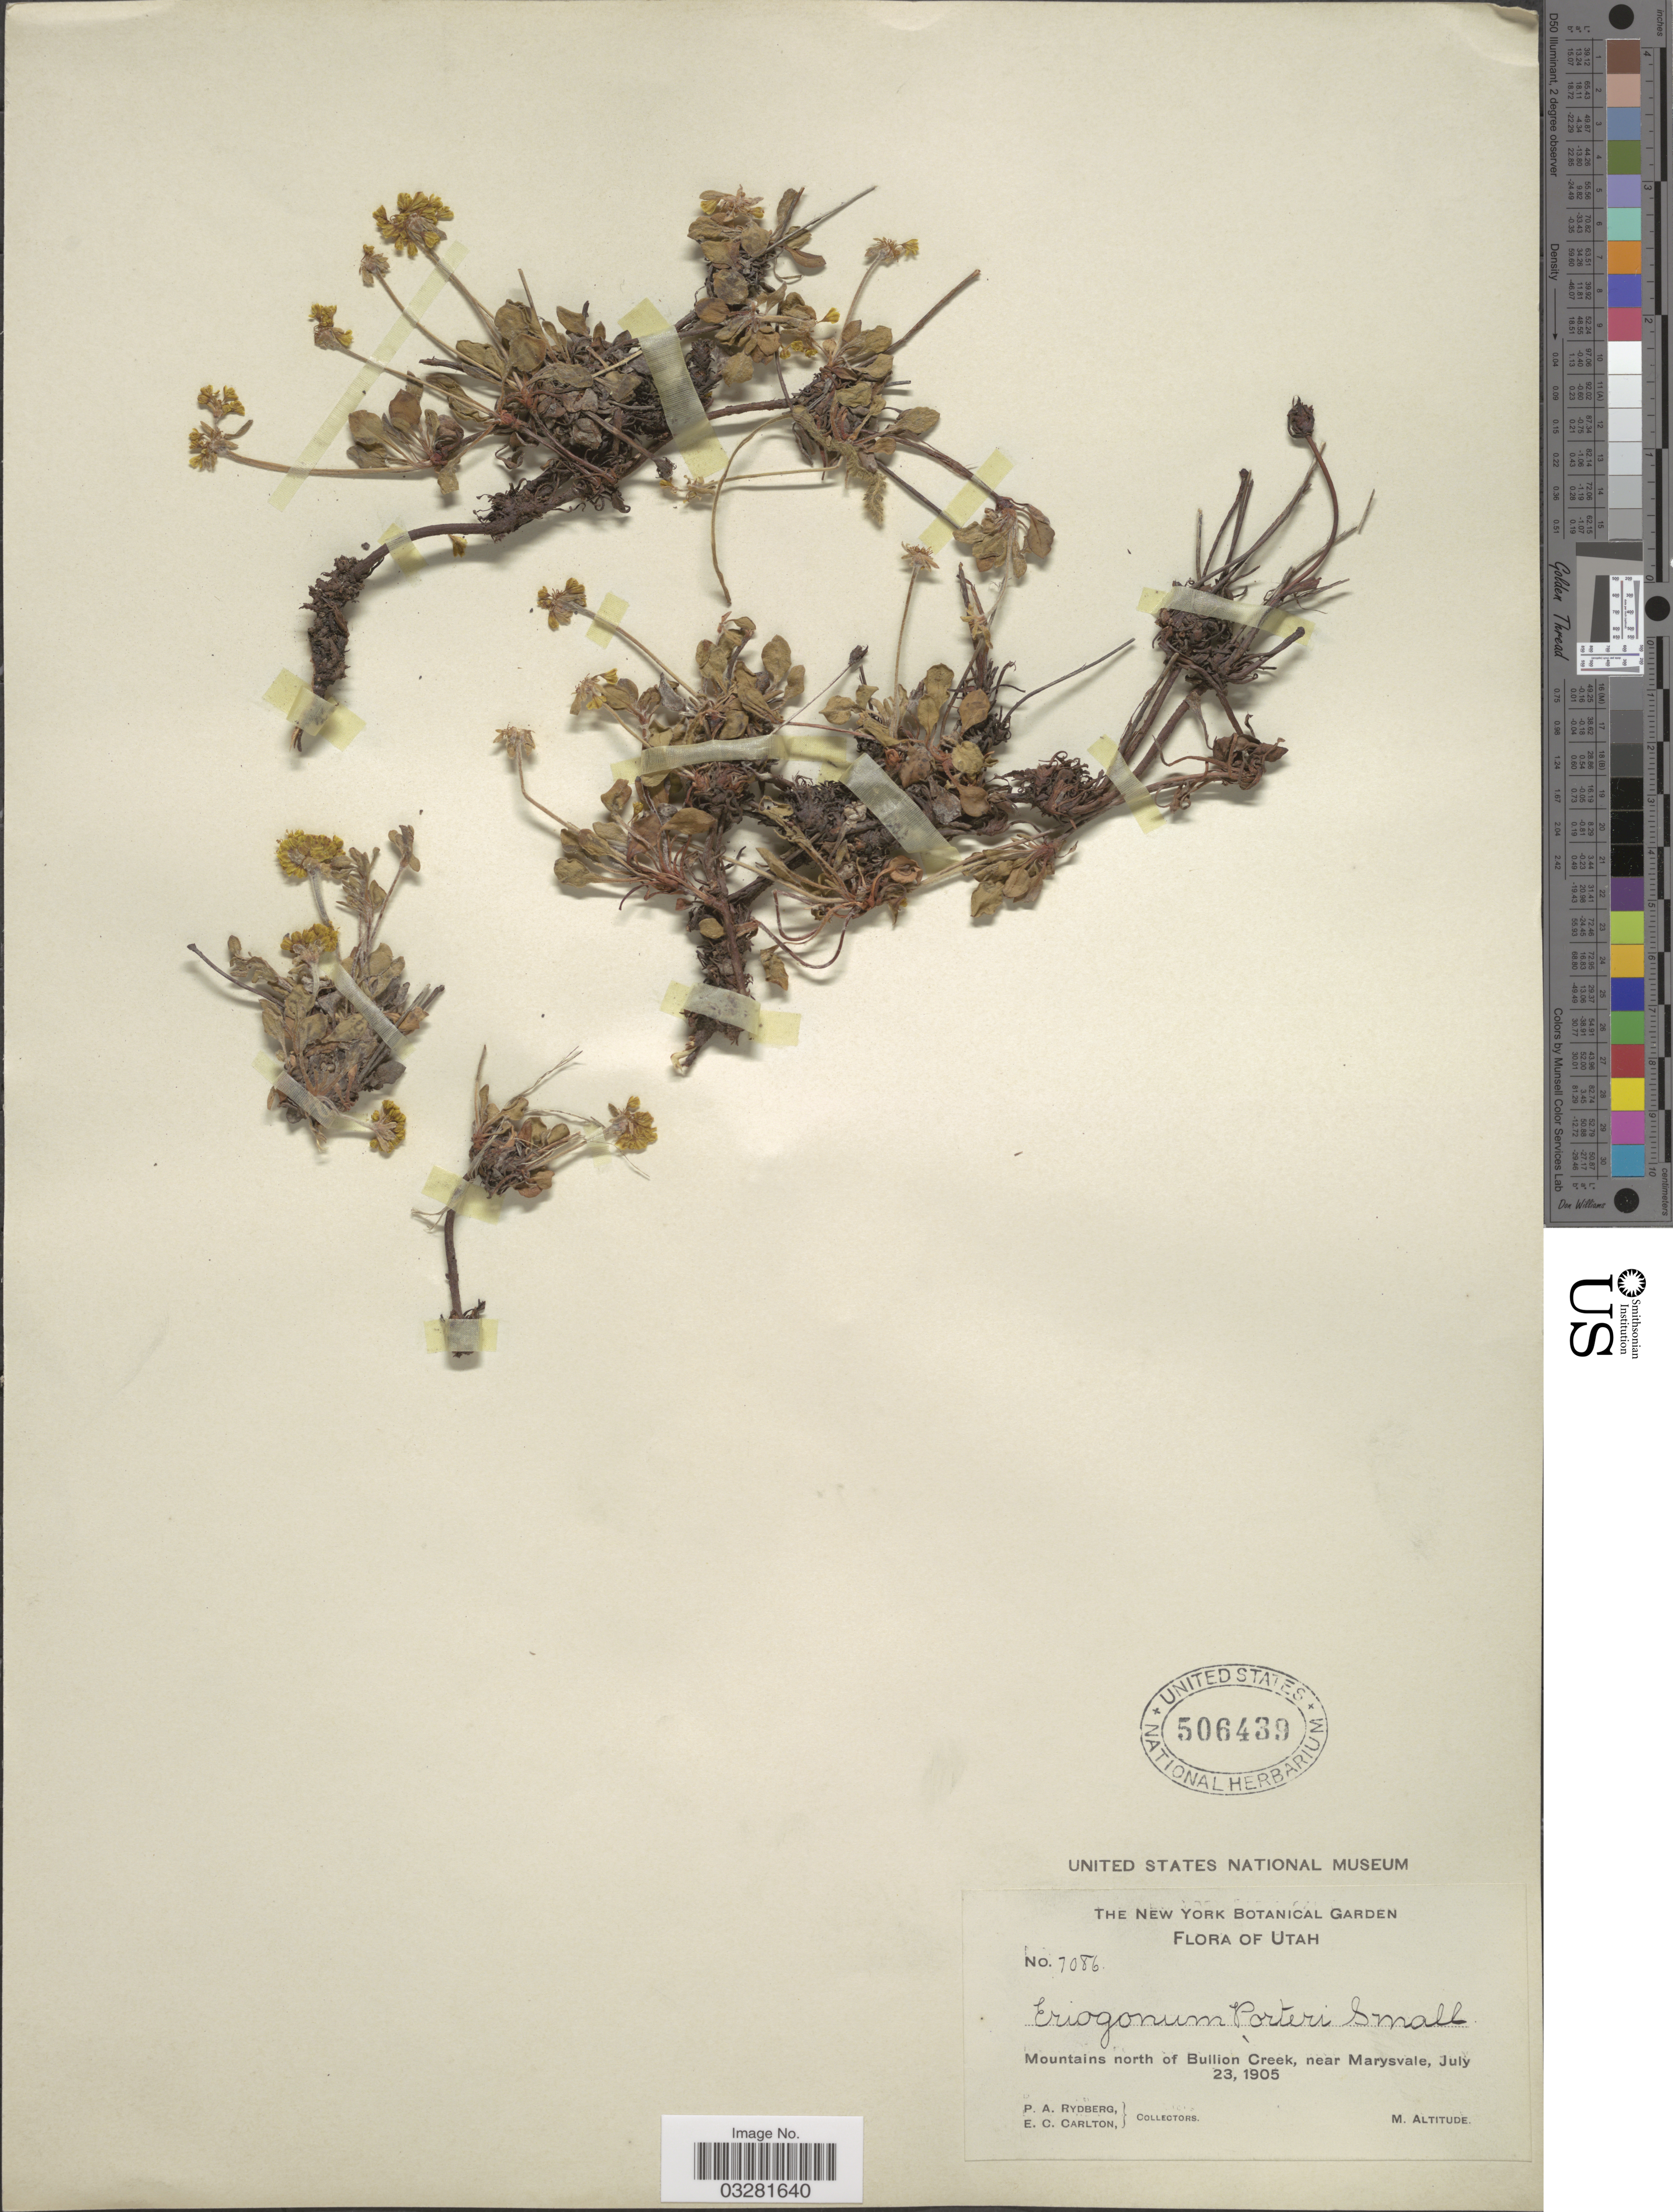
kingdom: Plantae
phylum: Tracheophyta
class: Magnoliopsida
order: Caryophyllales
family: Polygonaceae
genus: Eriogonum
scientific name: Eriogonum umbellatum var. porteri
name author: (Small) S. Stokes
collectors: P. A. Rydberg & E. Carlton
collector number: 7086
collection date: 1905-07-23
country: United States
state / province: Utah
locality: Mountains north of Bullion Creek, near Marysvale.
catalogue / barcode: US 506439